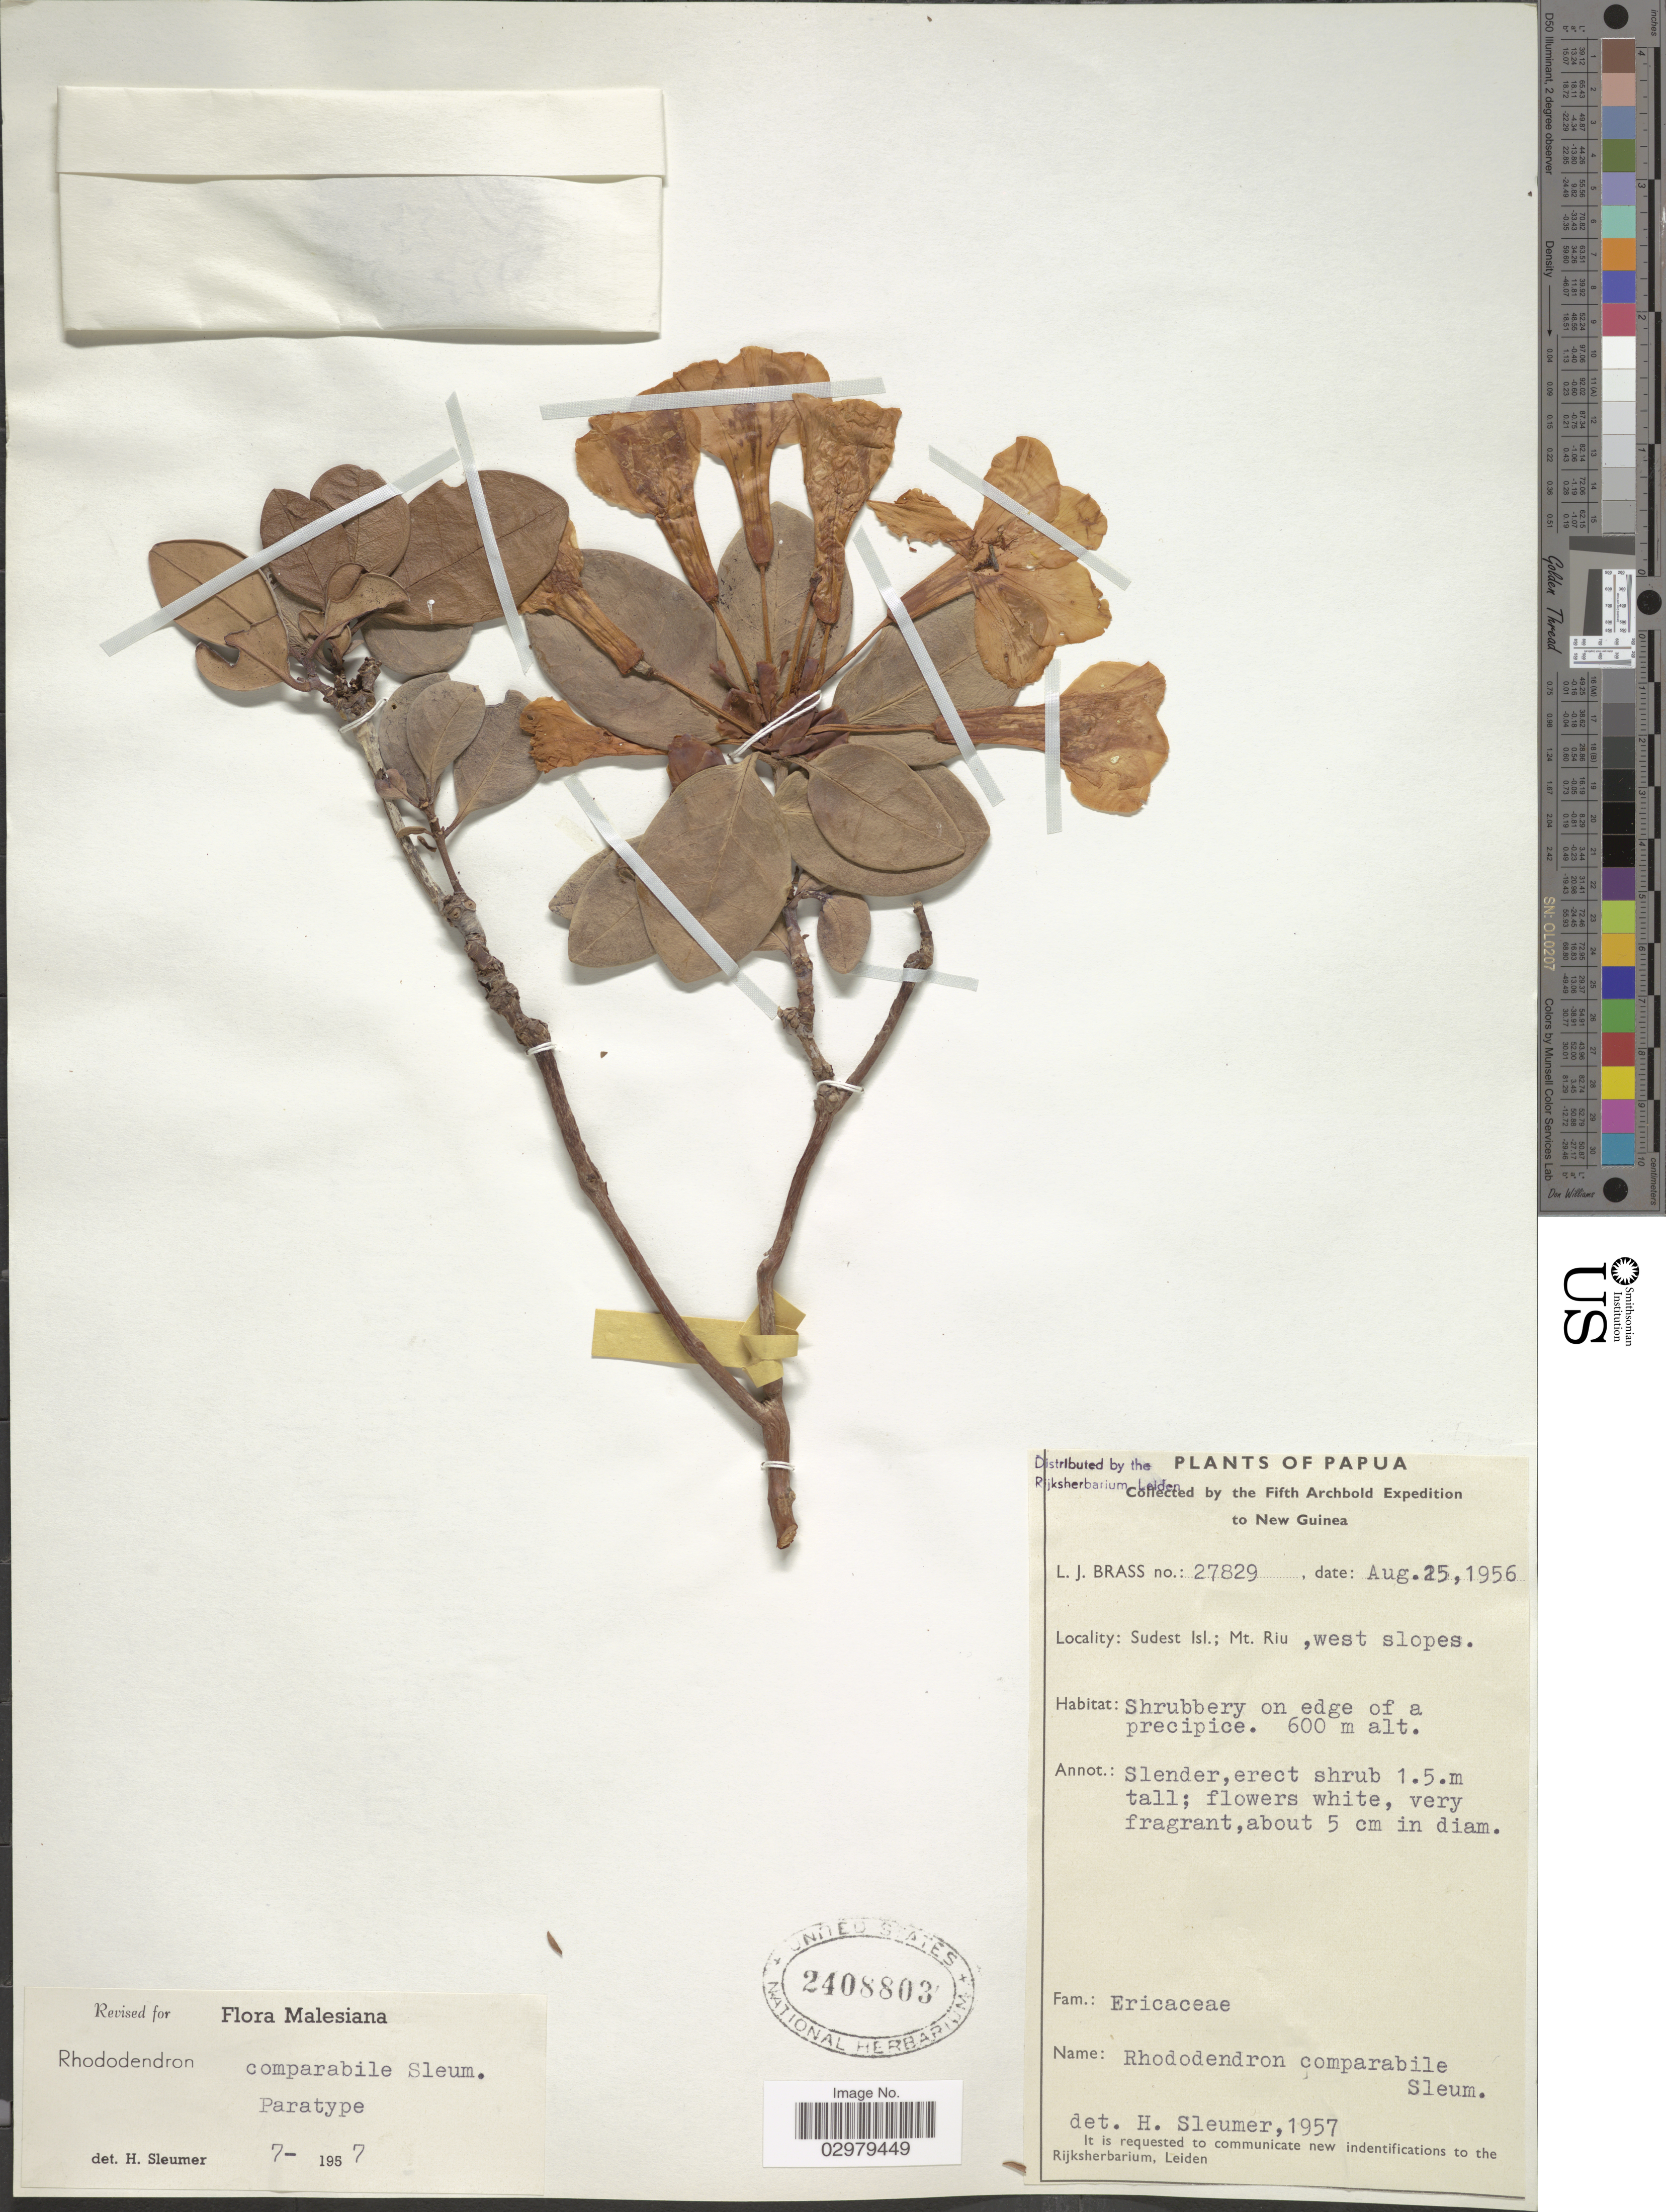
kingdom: Plantae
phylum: Tracheophyta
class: Magnoliopsida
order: Ericales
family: Ericaceae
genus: Rhododendron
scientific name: Rhododendron comparabile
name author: Sleumer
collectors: L. J. Brass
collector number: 27829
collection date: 1956-08-25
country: Papua New Guinea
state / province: Milne Bay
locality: New Guinea. Sudest Isl.; Mt. Riu, west slopes.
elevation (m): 600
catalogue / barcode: US 2408803